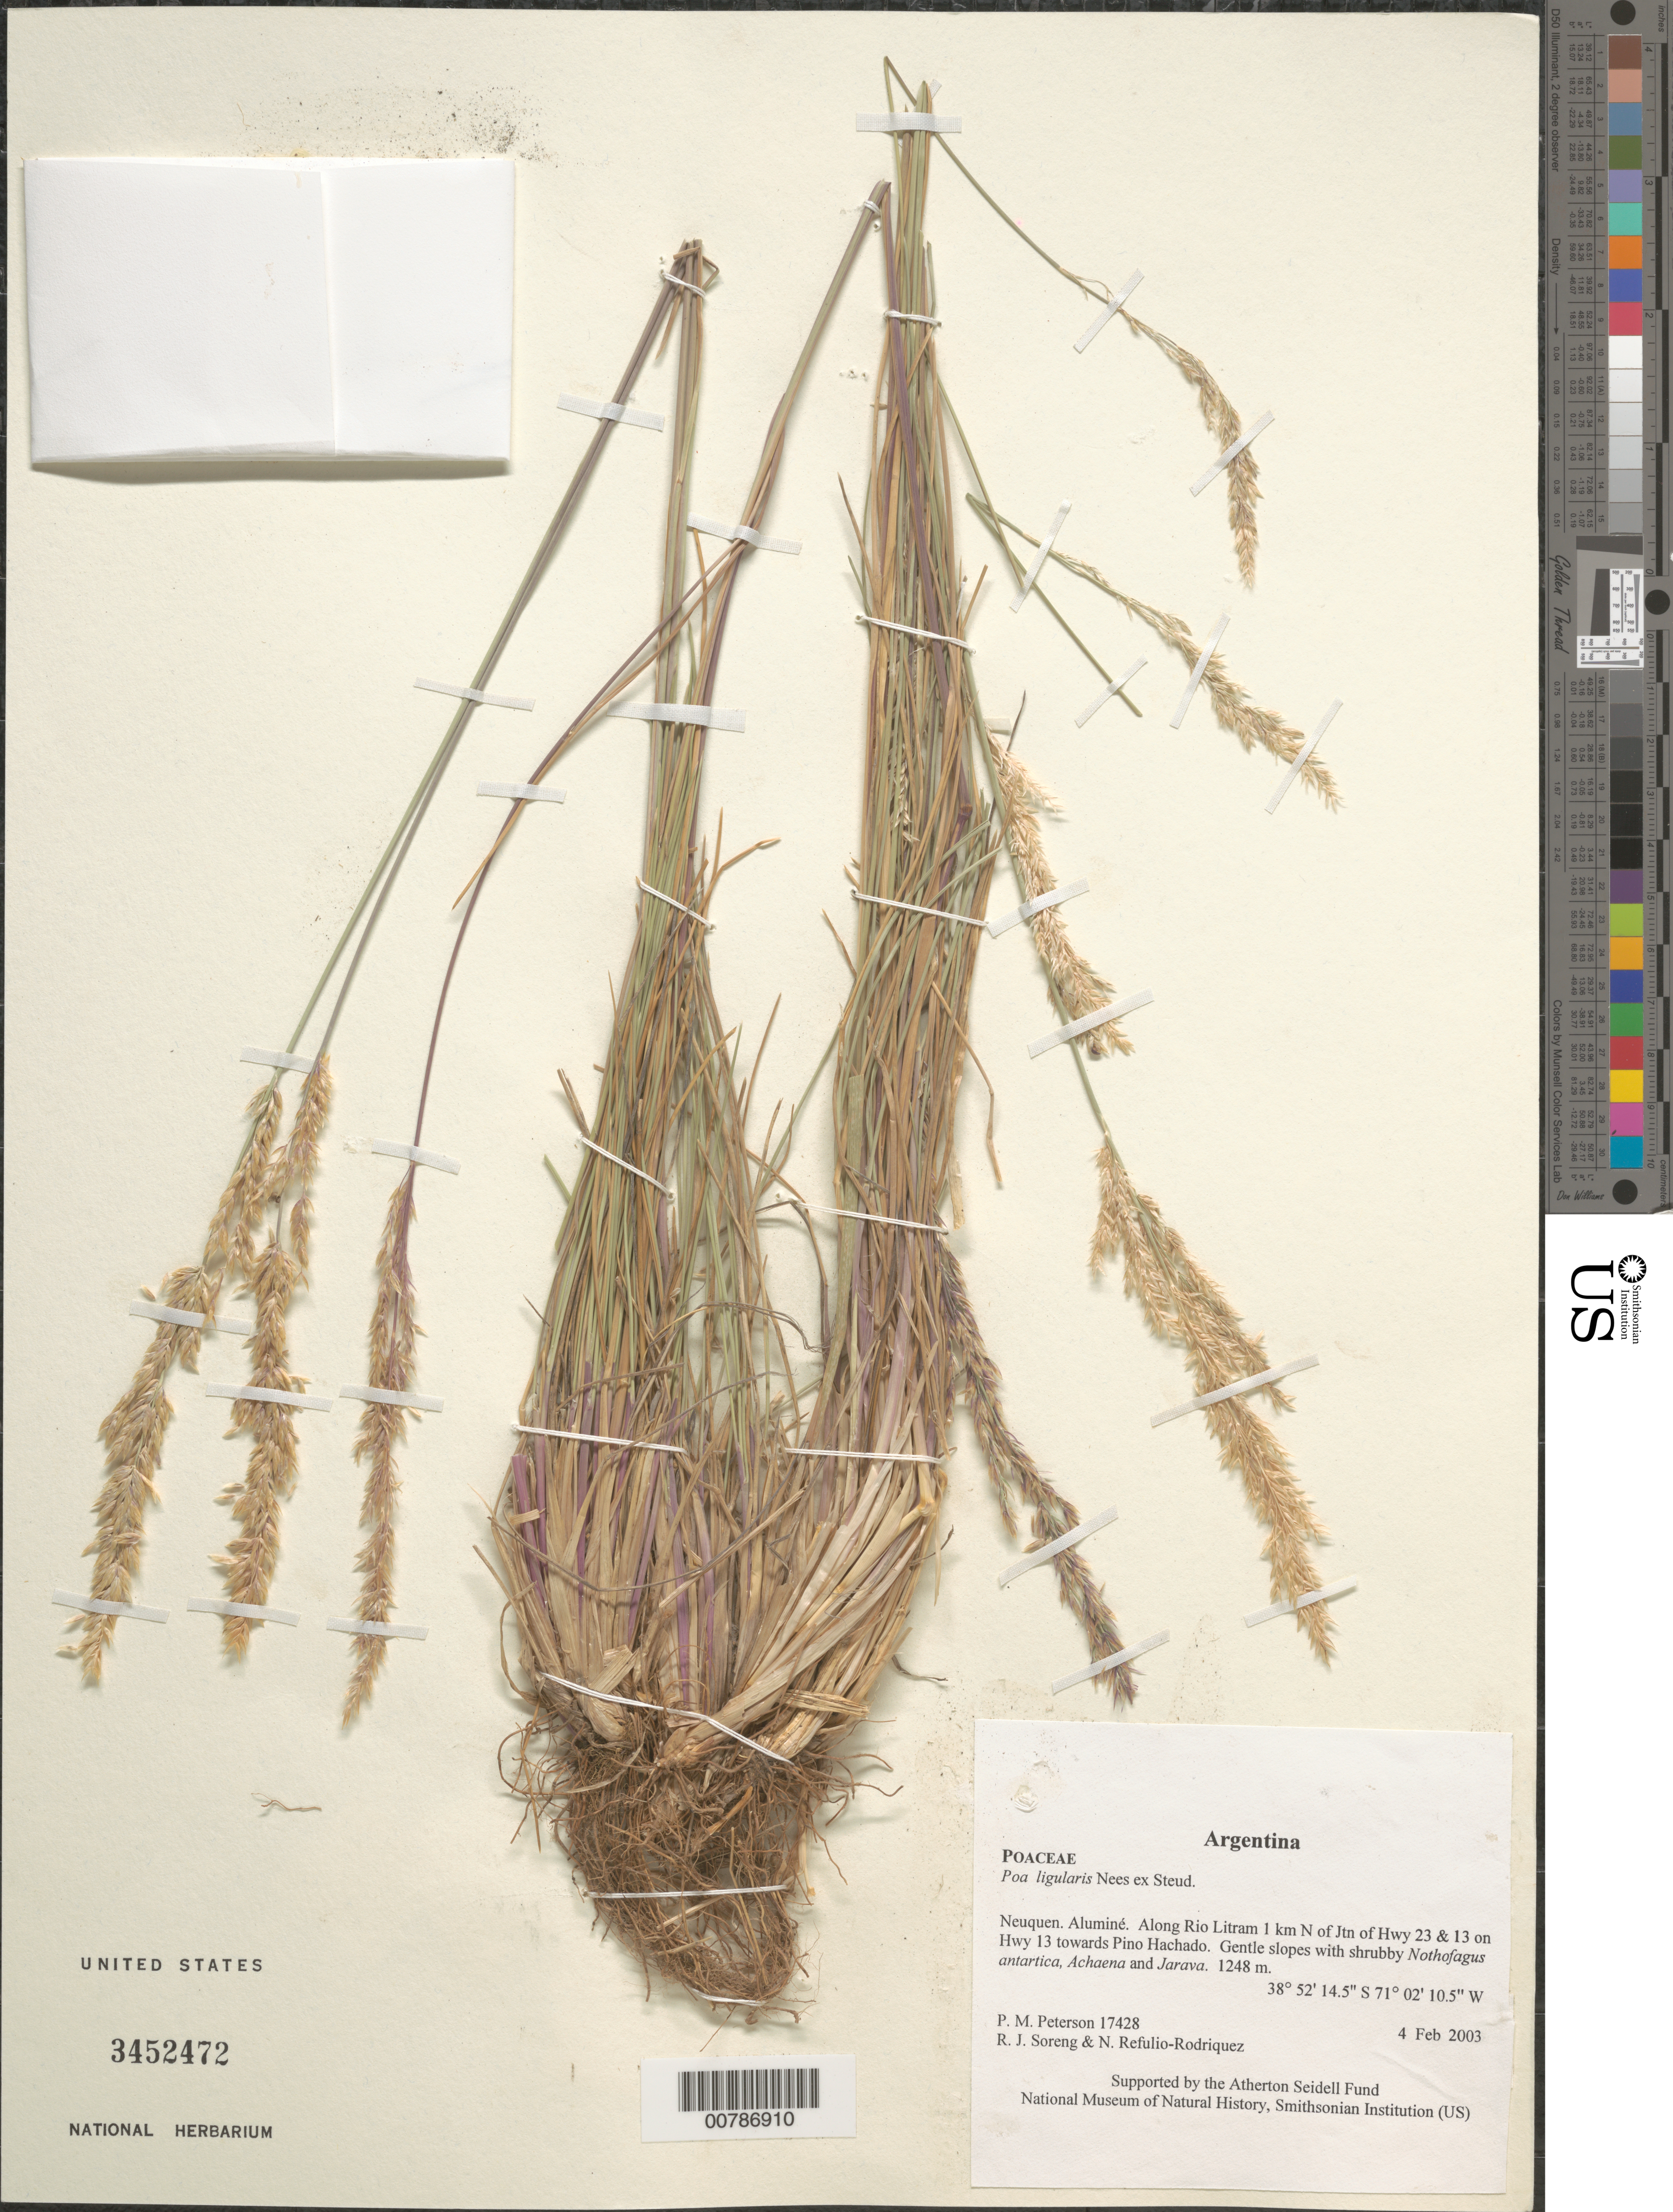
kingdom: Plantae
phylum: Tracheophyta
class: Liliopsida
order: Poales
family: Poaceae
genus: Poa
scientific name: Poa ligularis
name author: Nees ex Steud.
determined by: Soreng, Robert J., Research Associate (BOT), Smithsonian Institution - National Museum of Natural History (UNITED STATES)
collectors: P. M. Peterson, R. J. Soreng & N. Refulio-Rodríguez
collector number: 17428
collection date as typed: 04 Feb 2003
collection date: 2003-02-04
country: Argentina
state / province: Neuquen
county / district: Aluminé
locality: Along Rio Litram 1 km N of Jtn of Hwy 23 & 13 on Hwy 13 towards Pino Hachado. Gentle slopes with shrubby Nothofagus antartica, Achaena and Jarava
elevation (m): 1248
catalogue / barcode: US 3452472